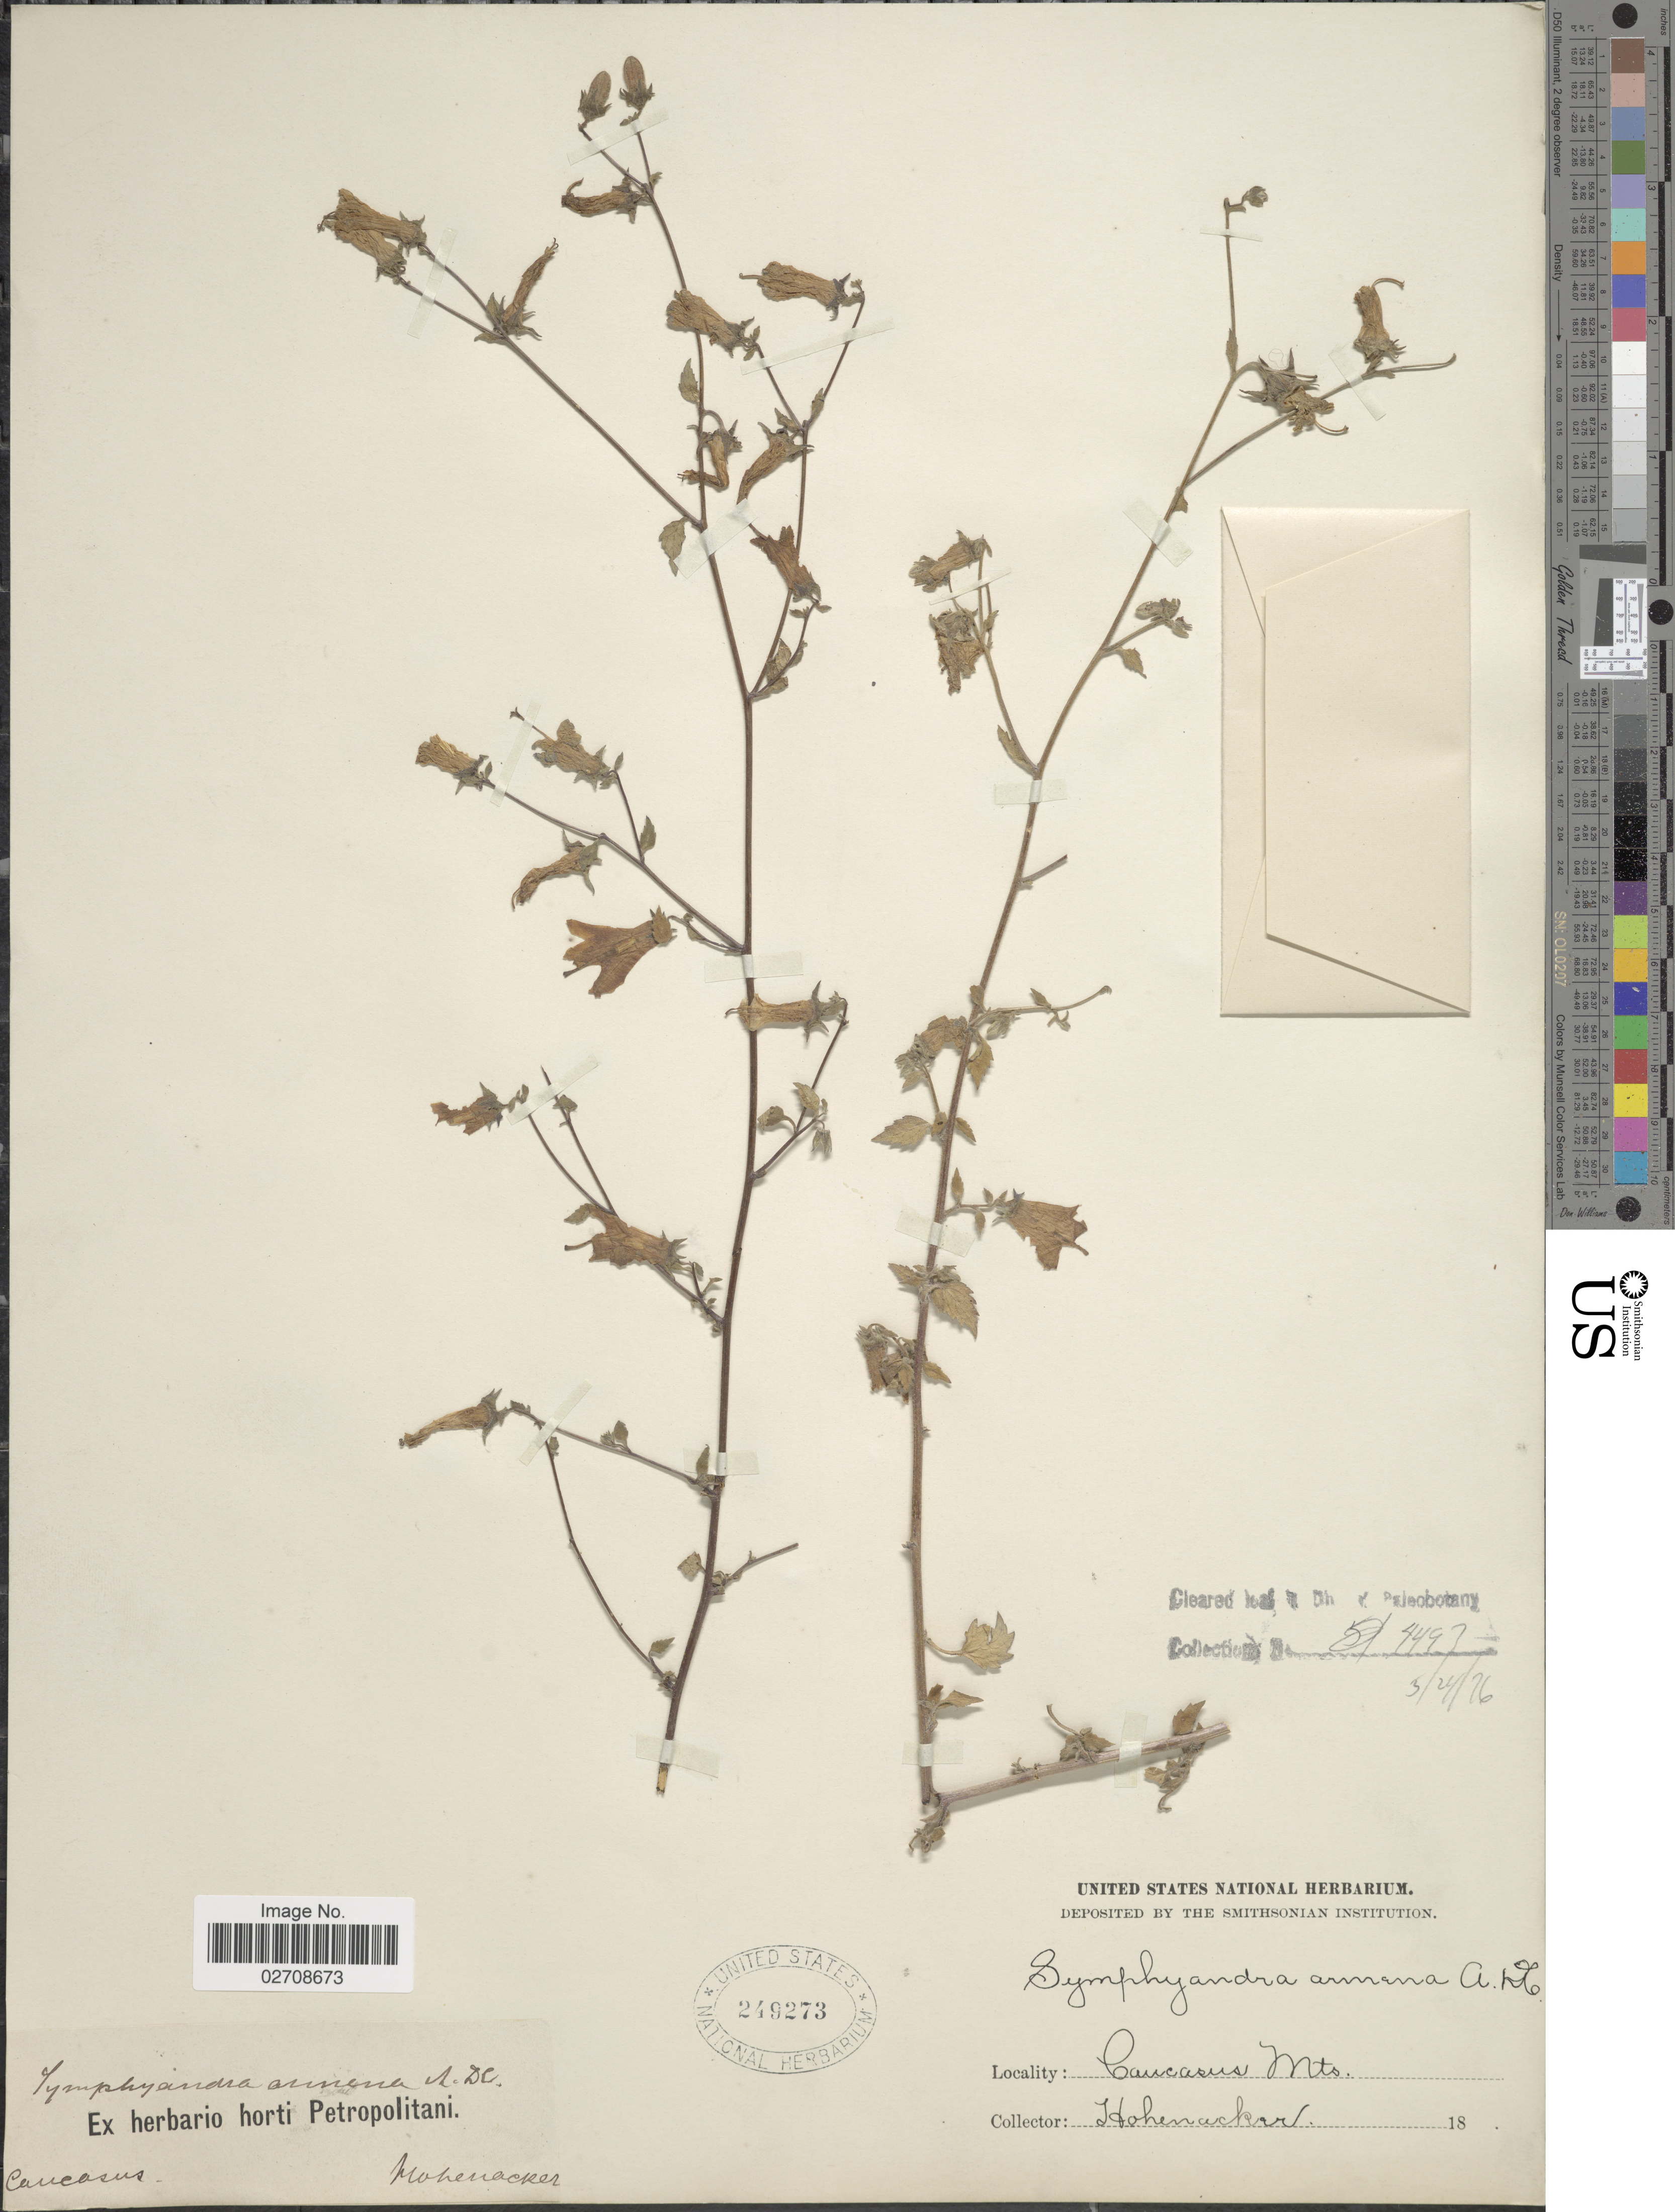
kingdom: Plantae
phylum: Tracheophyta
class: Magnoliopsida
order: Asterales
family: Campanulaceae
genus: Symphyandra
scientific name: Symphyandra armena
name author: A. DC.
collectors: Hohenacker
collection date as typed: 18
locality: Caucasus Mts.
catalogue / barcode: US 249273